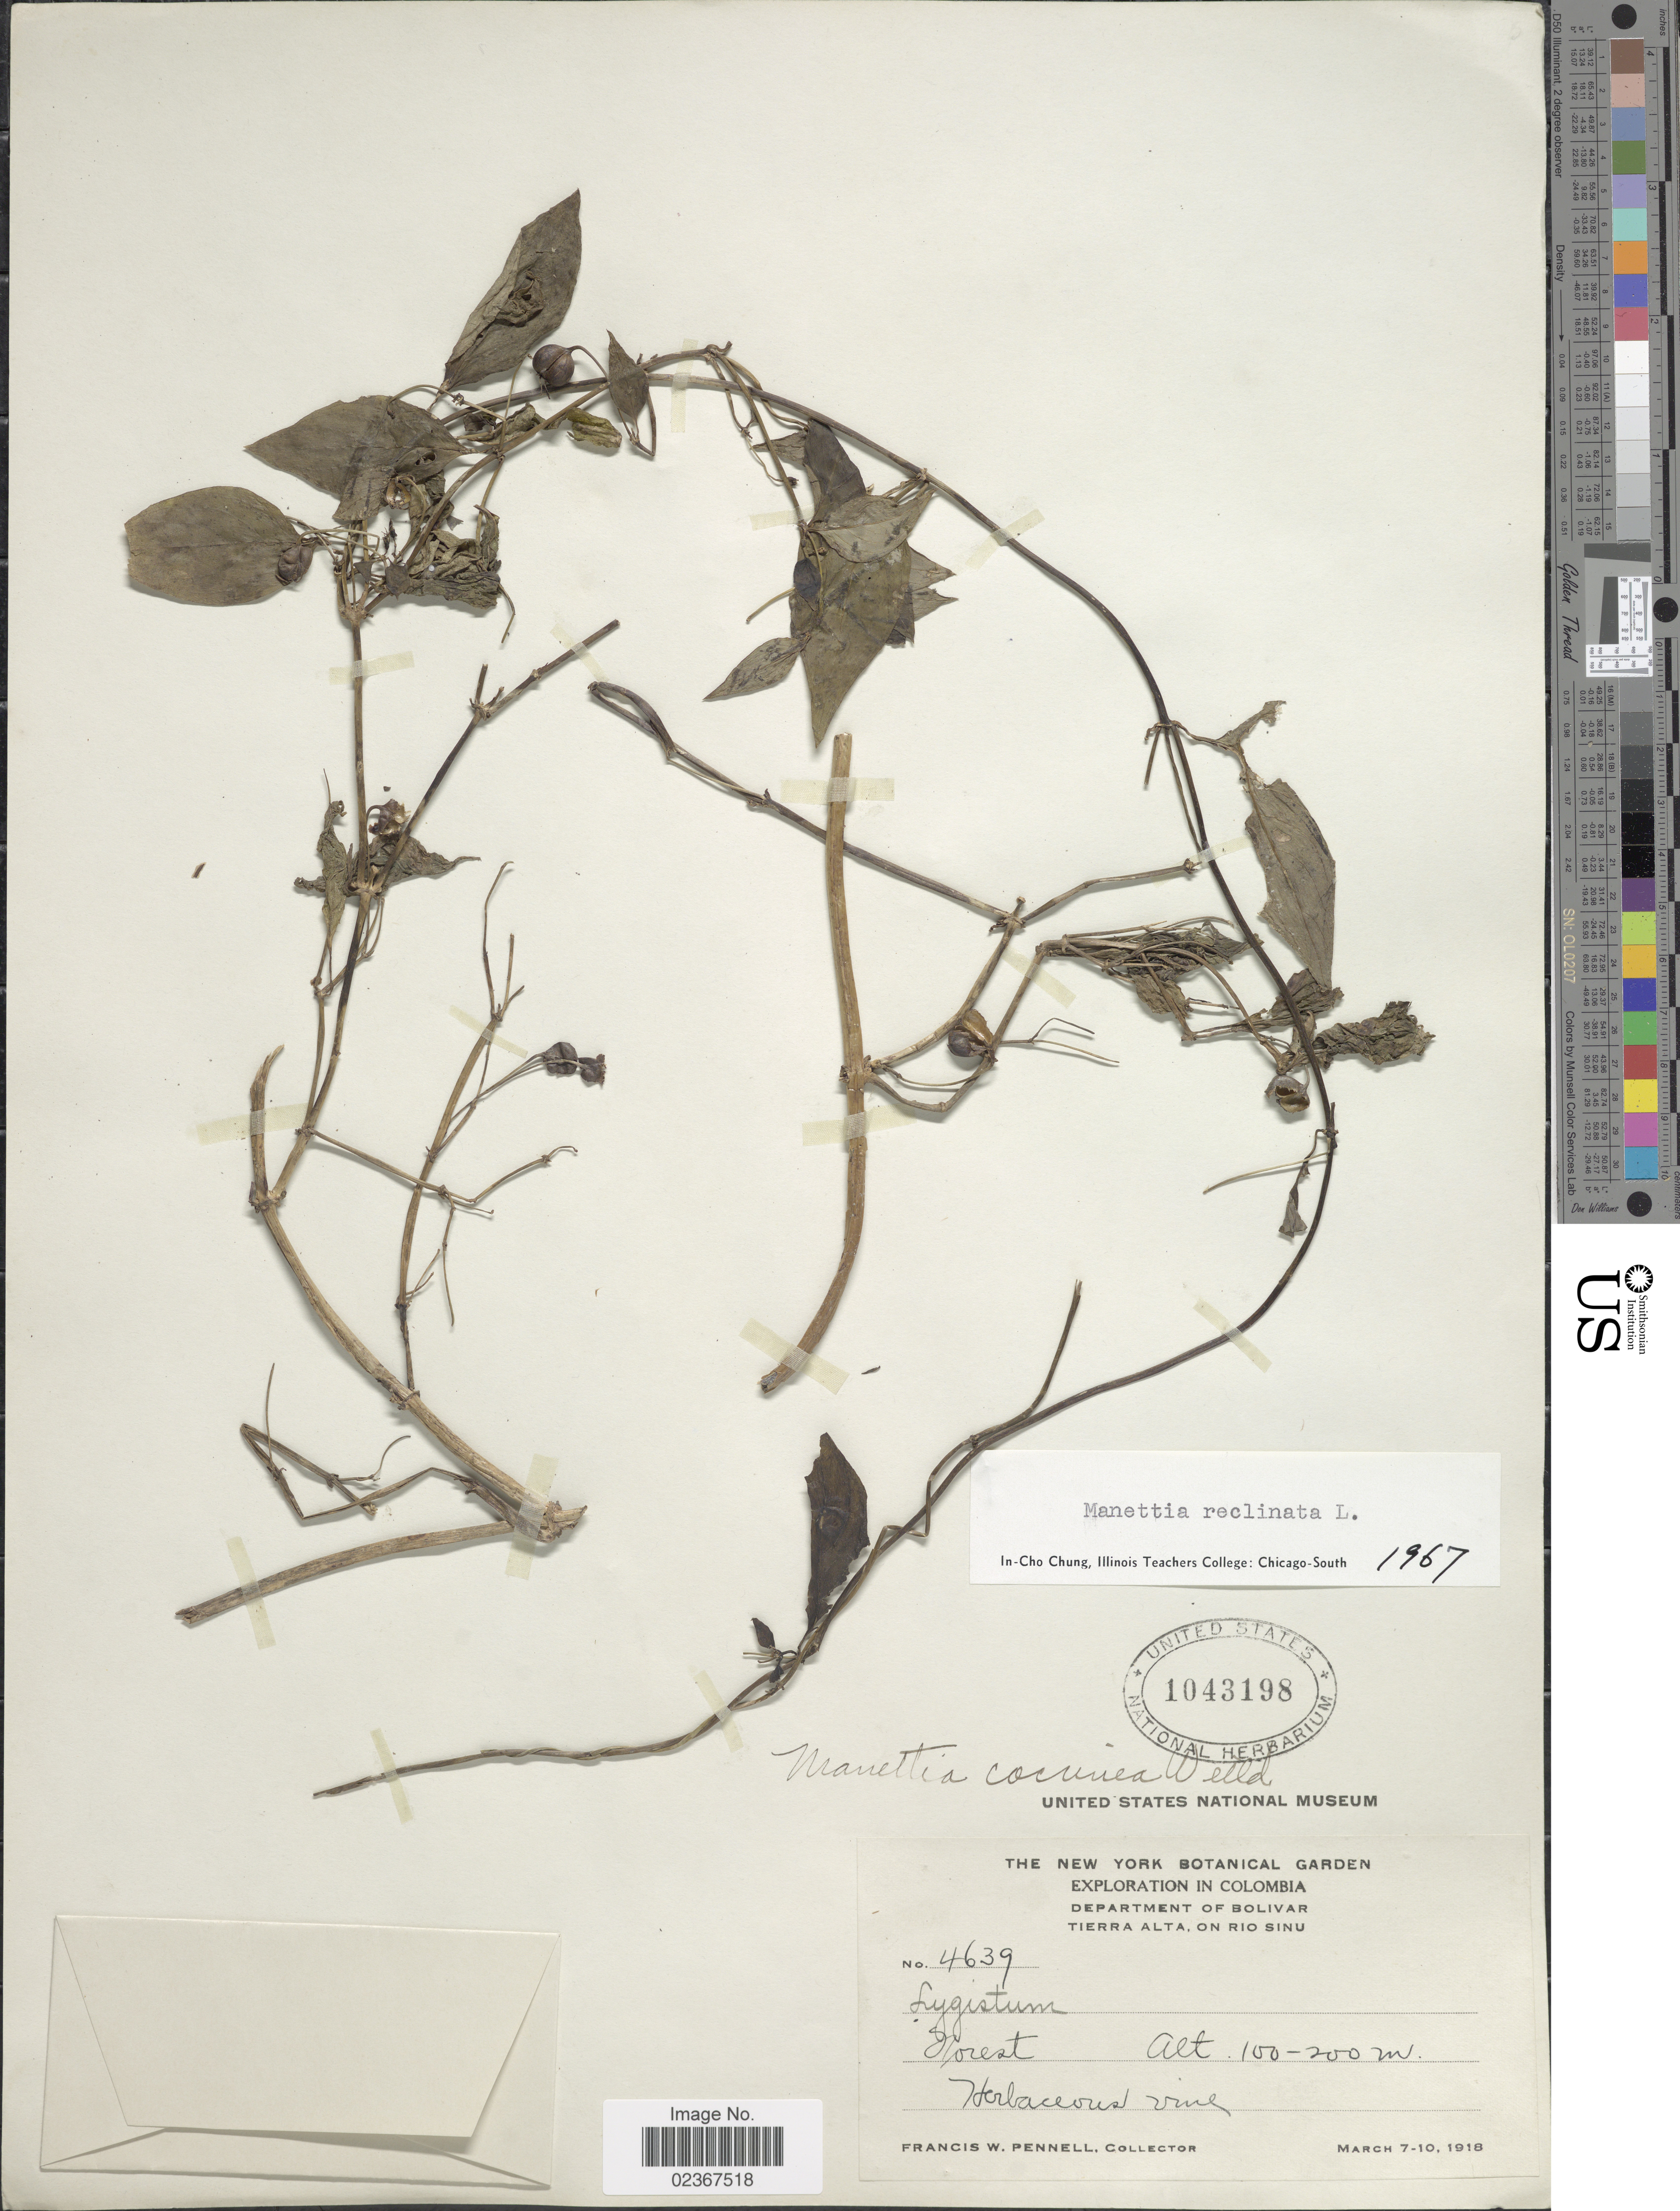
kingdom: Plantae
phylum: Tracheophyta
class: Magnoliopsida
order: Gentianales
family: Rubiaceae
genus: Manettia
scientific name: Manettia reclinata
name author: L.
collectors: F. W. Pennell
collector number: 4639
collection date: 1918-03-07/1918-03-10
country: Colombia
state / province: Bolívar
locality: Tierra Alta, On Rio Sinu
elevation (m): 100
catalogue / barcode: US 1043198